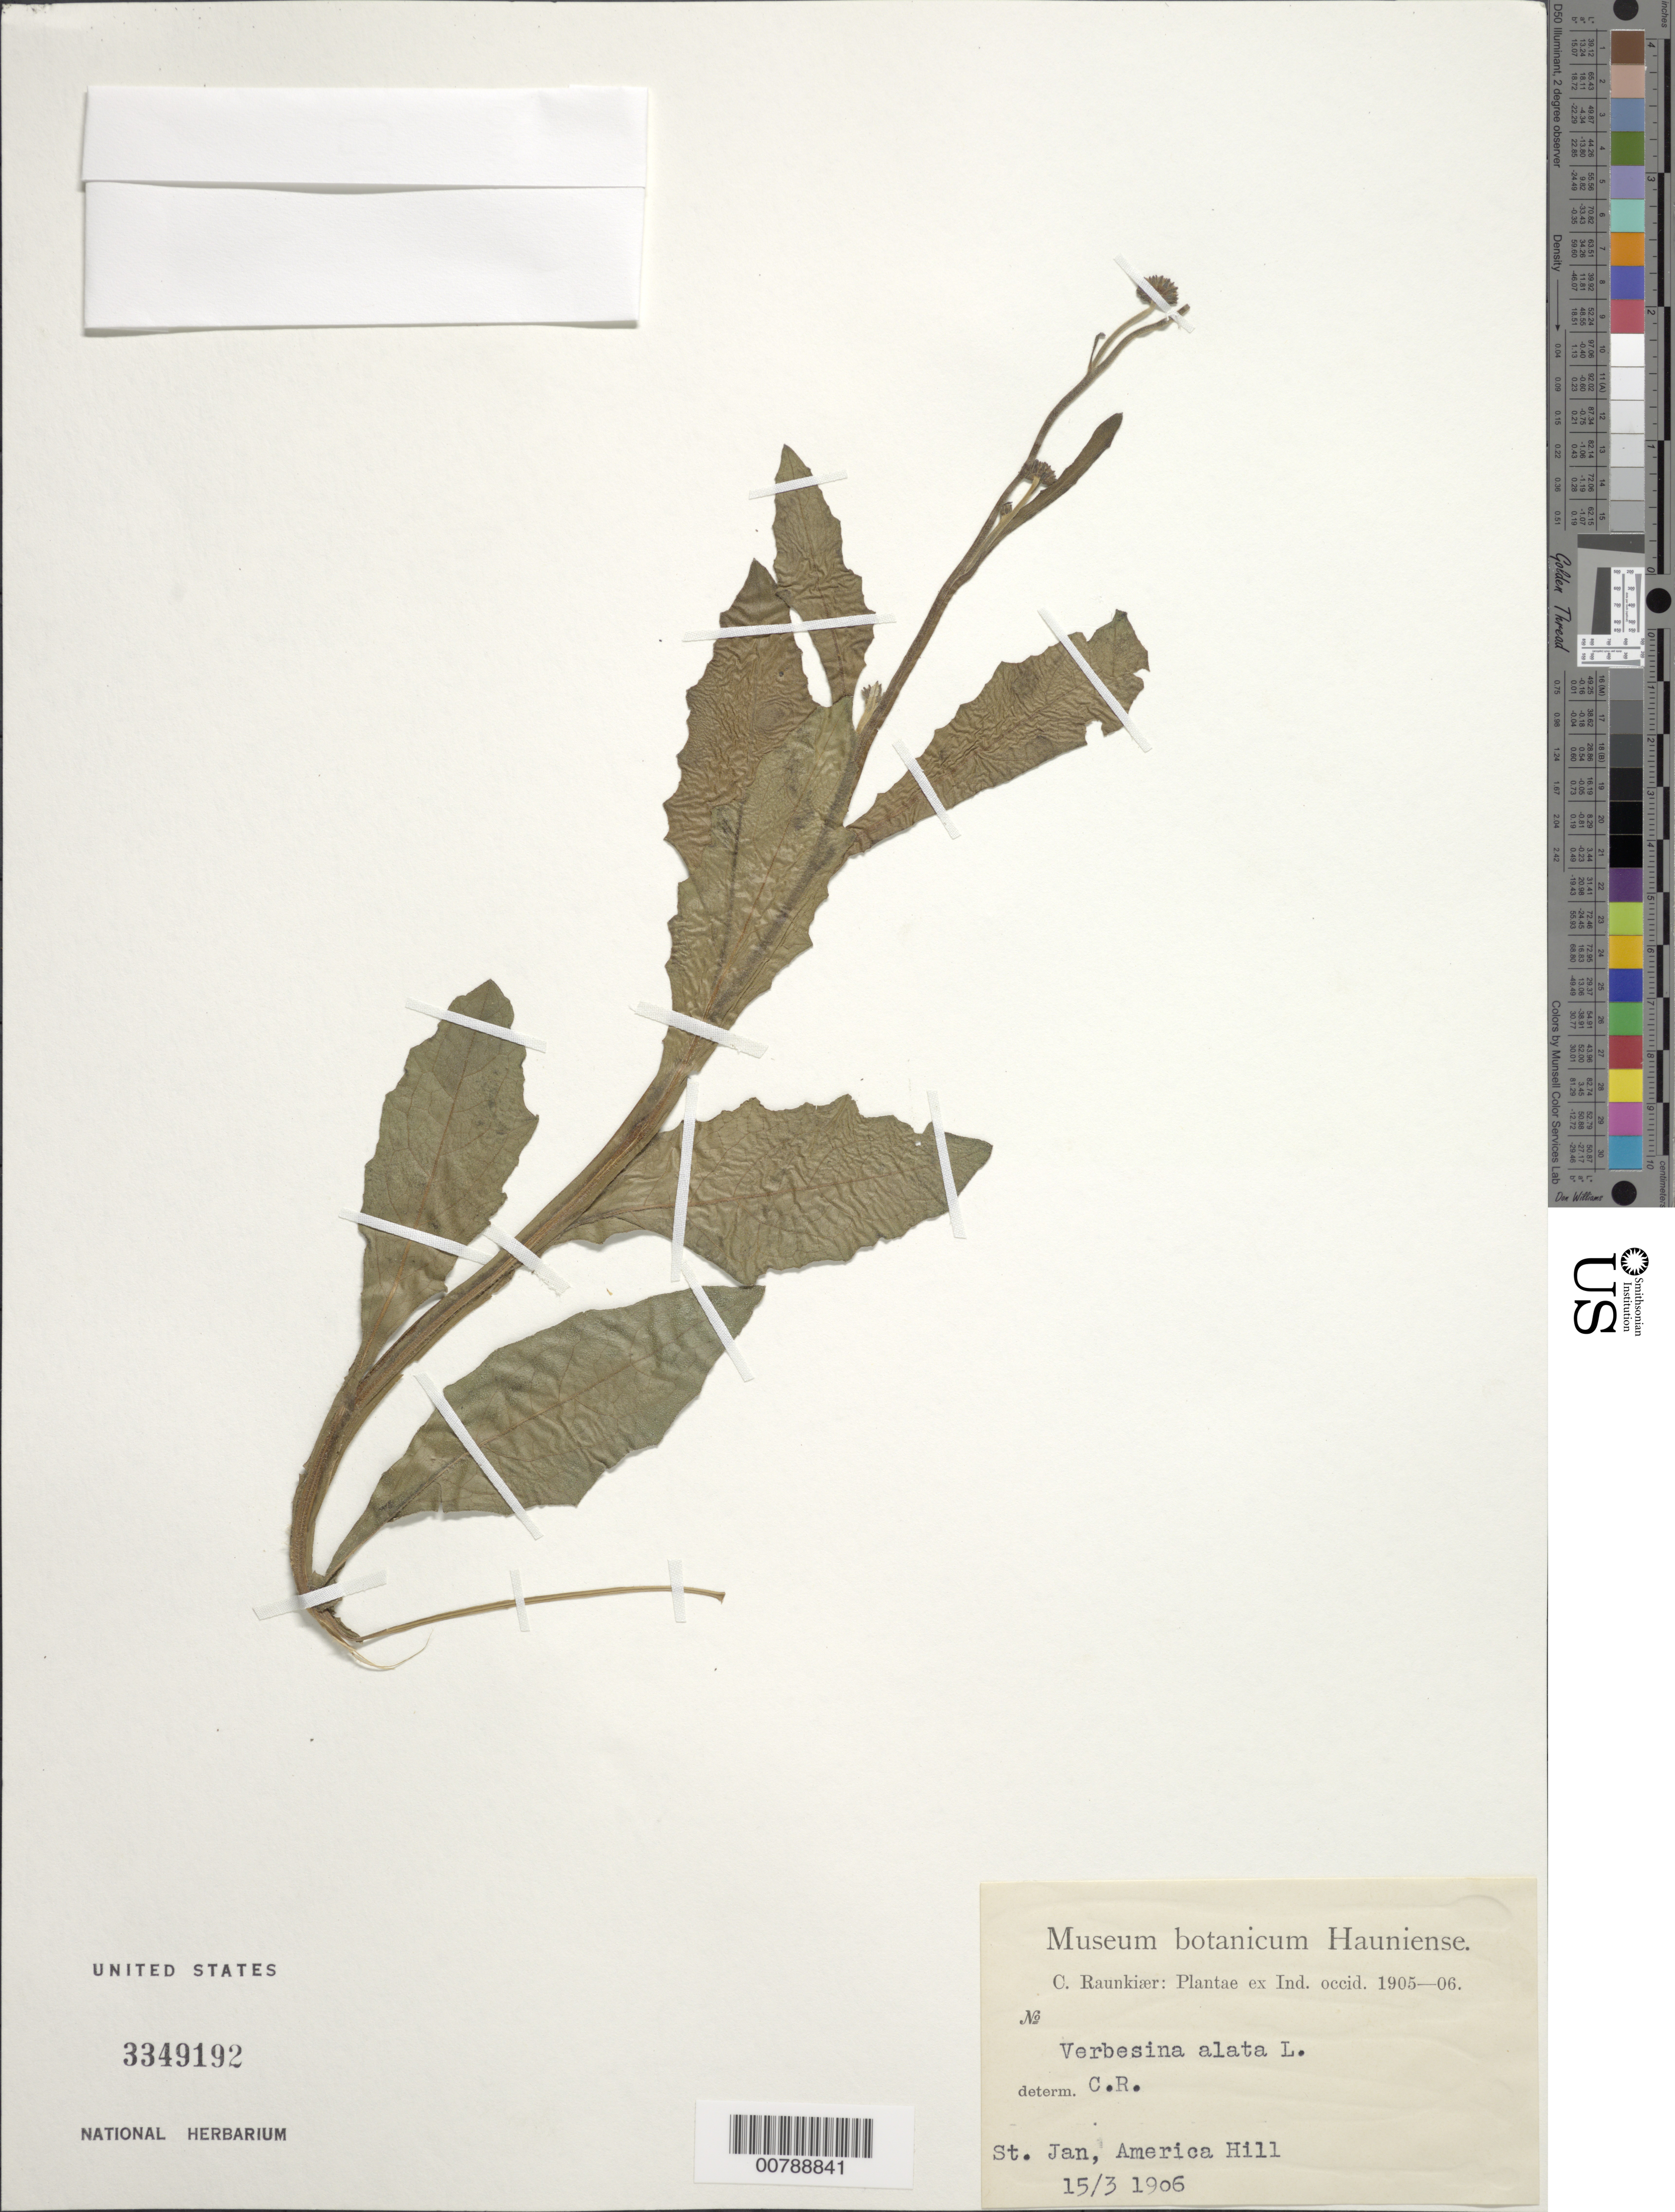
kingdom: Plantae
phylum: Tracheophyta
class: Magnoliopsida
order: Asterales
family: Asteraceae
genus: Verbesina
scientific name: Verbesina alata var. alata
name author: L.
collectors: C. Raunkiær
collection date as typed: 15 Mar 1906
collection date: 1906-03-15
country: U.S. Virgin Islands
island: St. John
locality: America Hill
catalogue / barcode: US 3349192